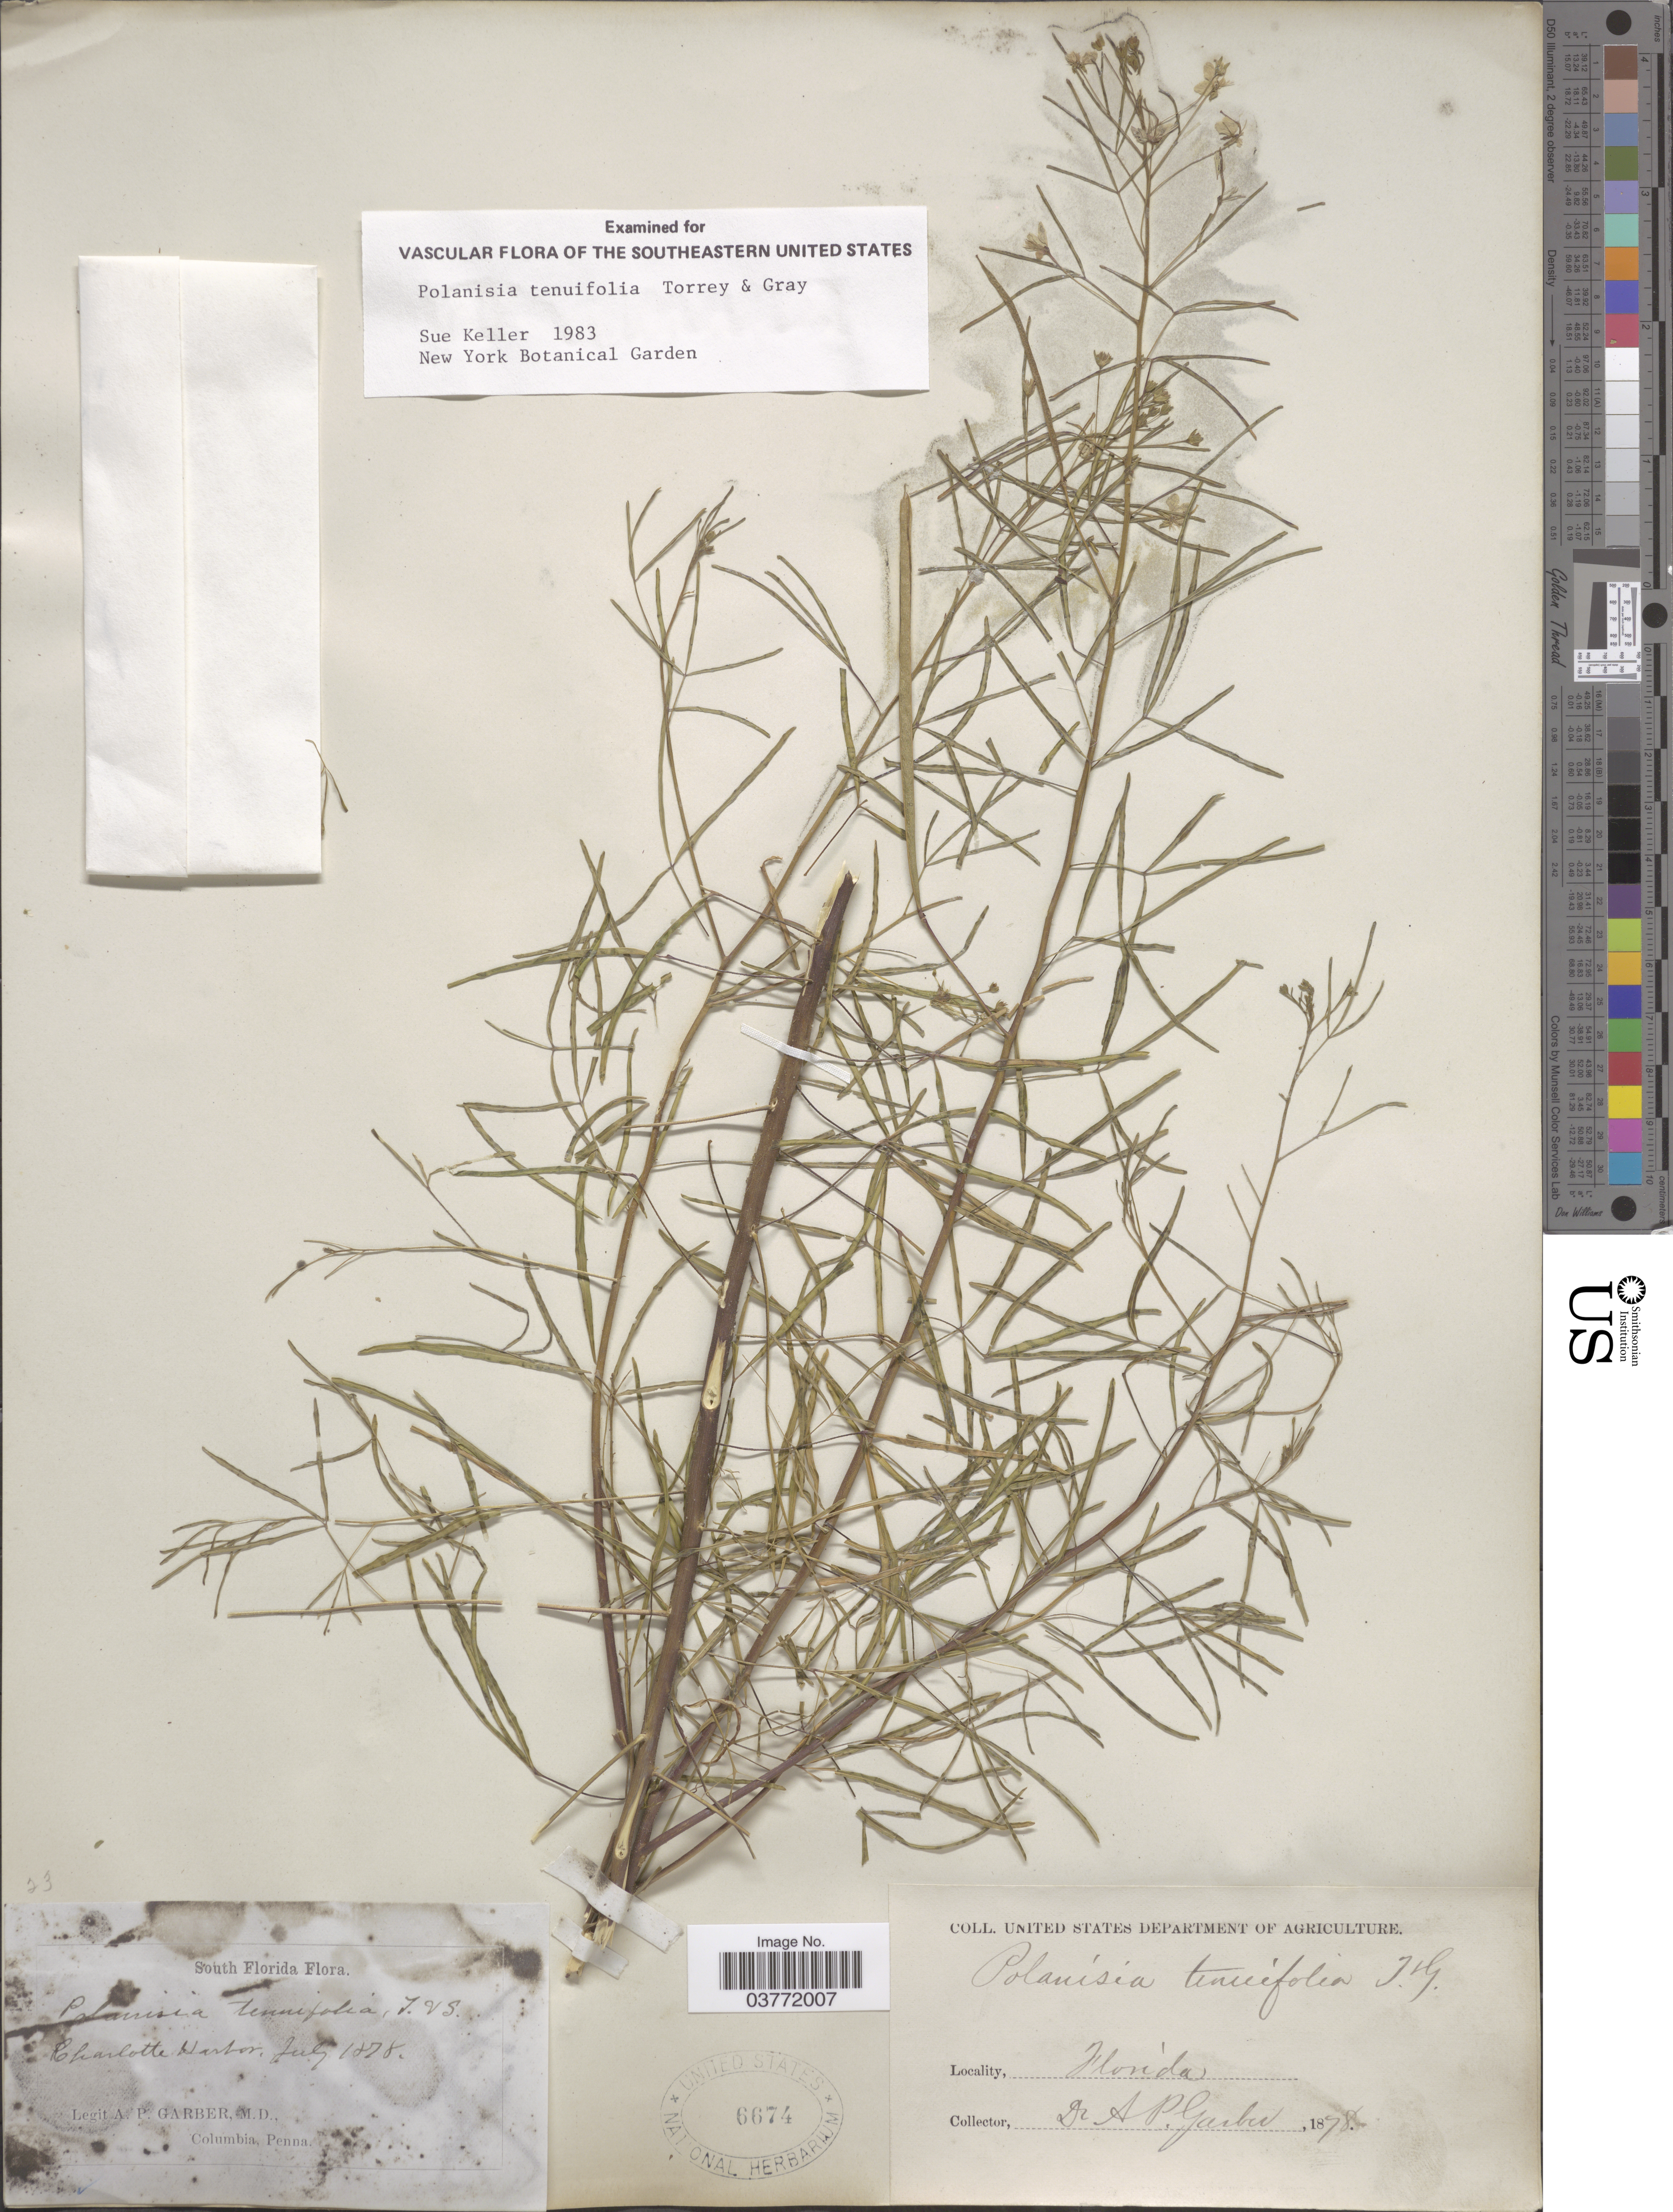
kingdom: Plantae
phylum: Tracheophyta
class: Magnoliopsida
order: Brassicales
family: Cleomaceae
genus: Polanisia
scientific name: Polanisia tenuifolia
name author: Torr. & A. Gray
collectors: A. P. Garber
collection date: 1878-07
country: United States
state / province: Florida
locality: South Florida. Charlotte Harbor.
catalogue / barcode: US 6674